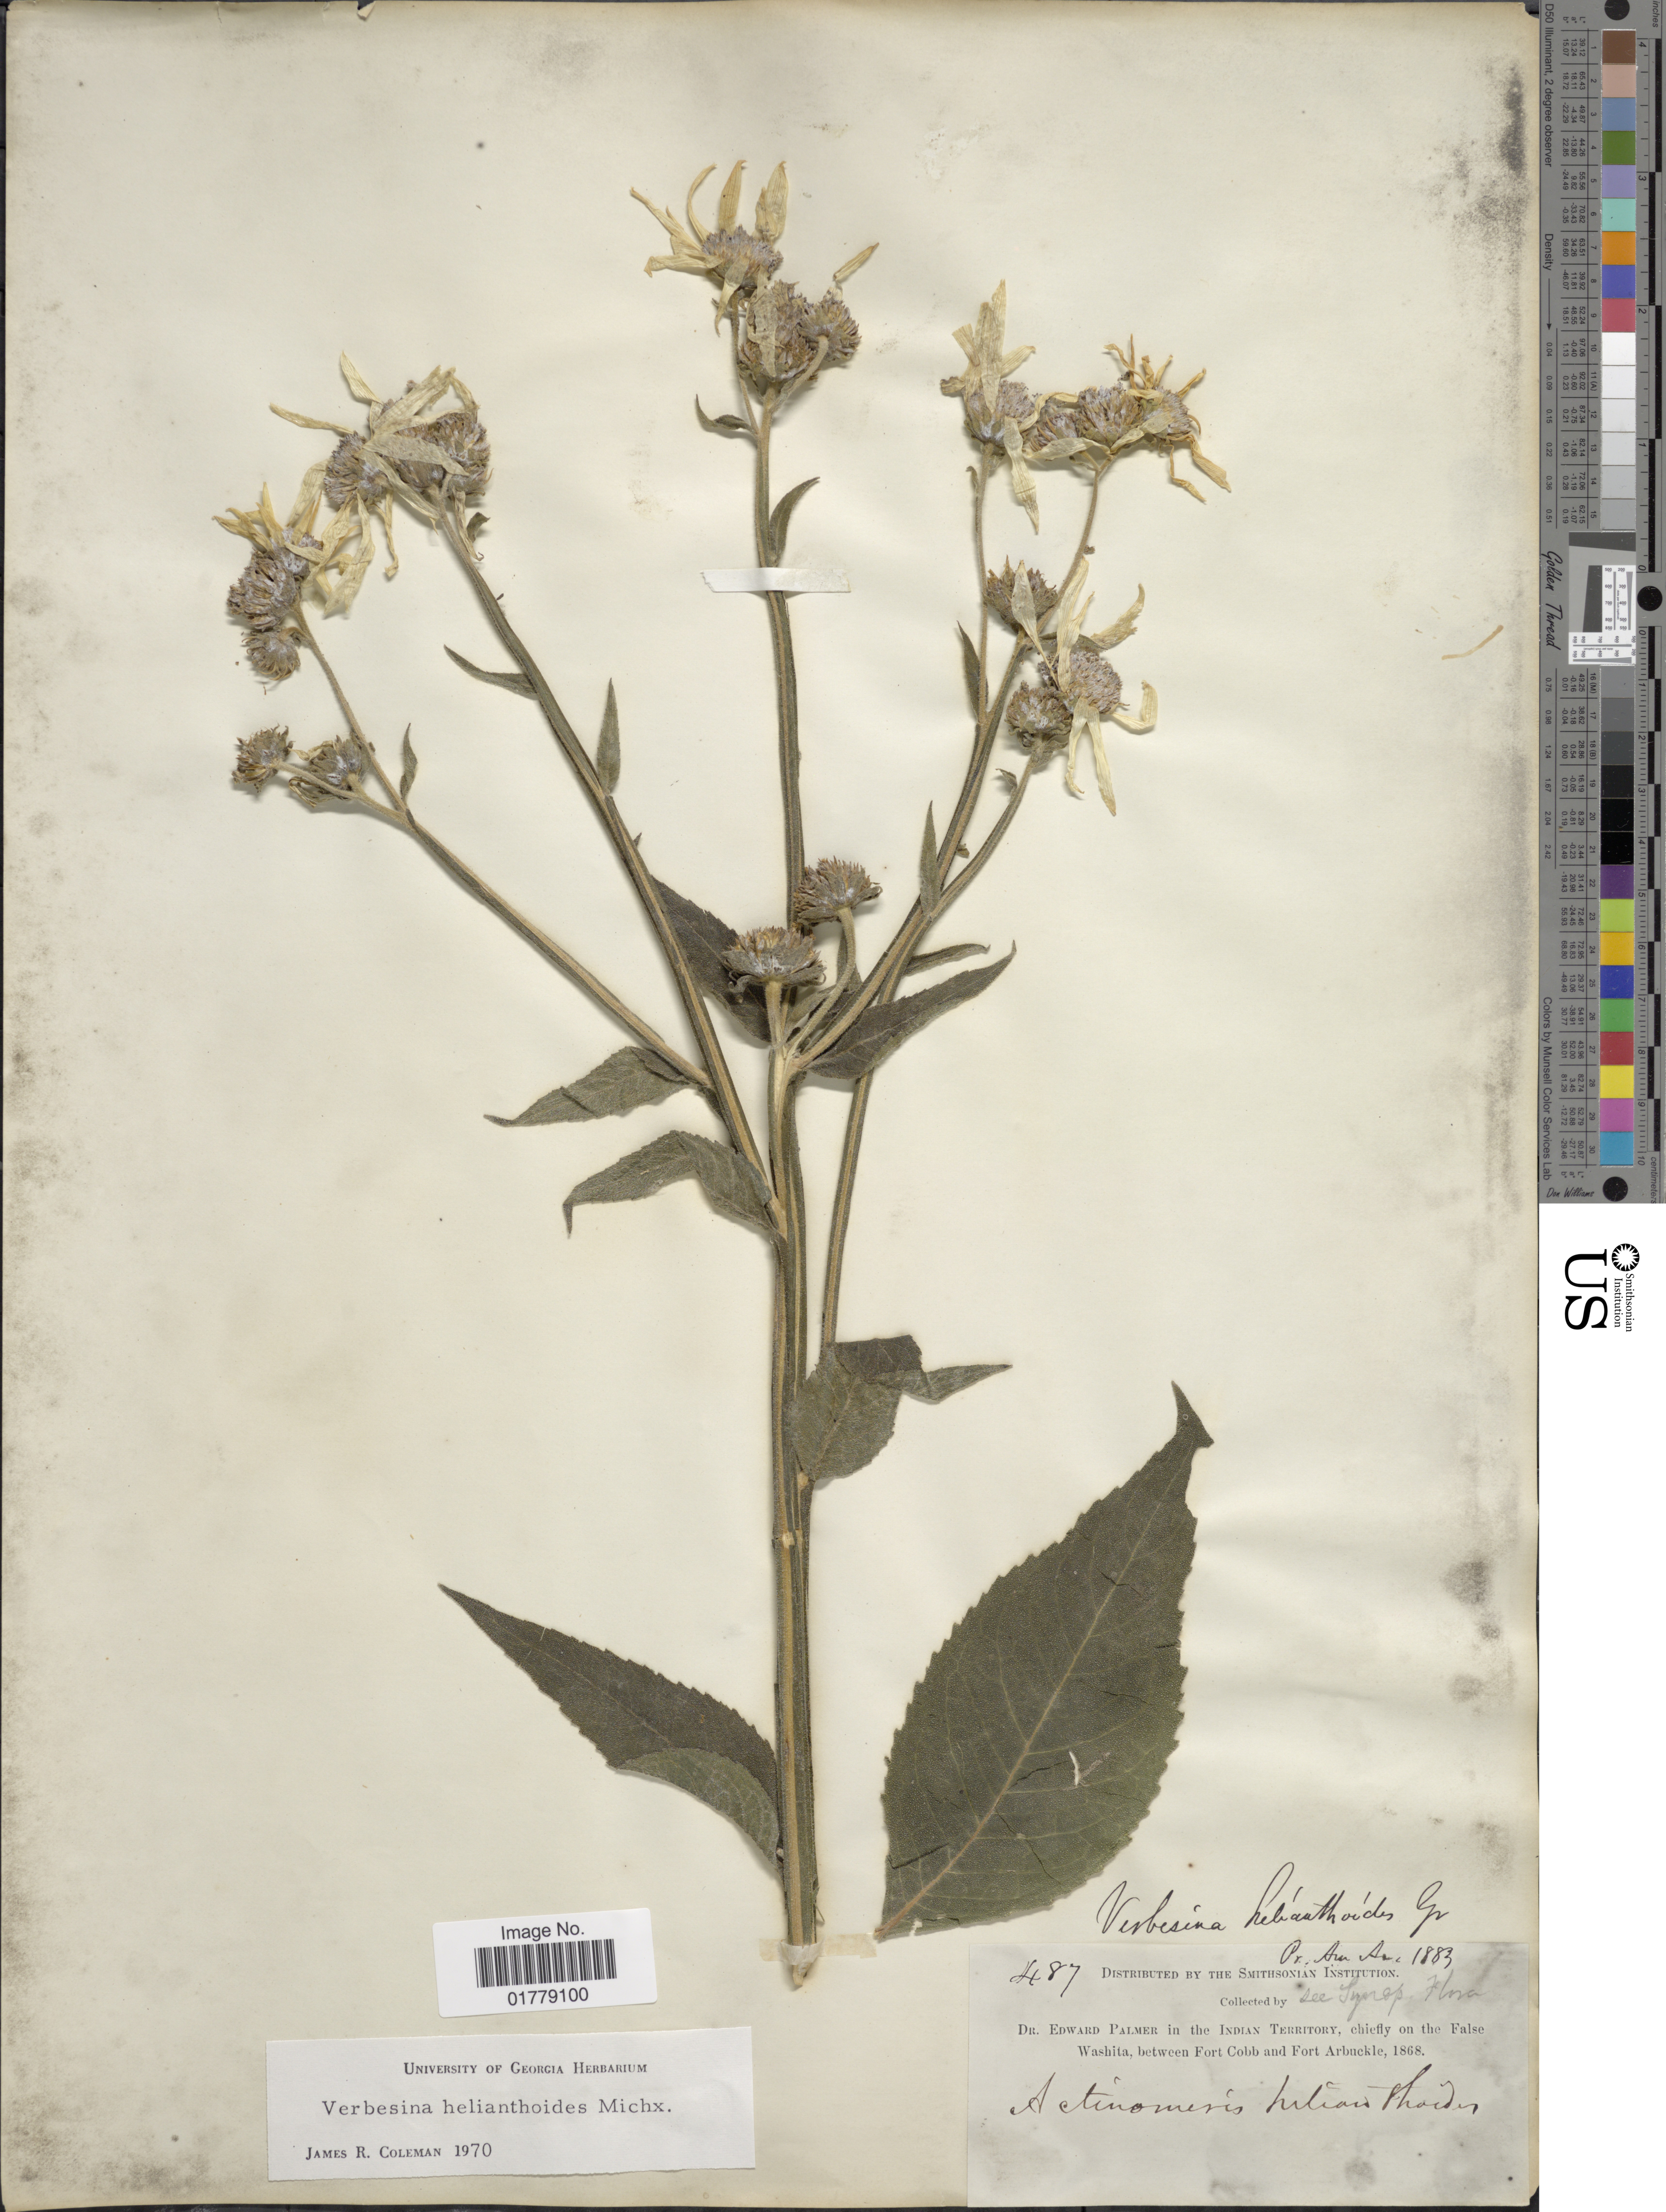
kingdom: Plantae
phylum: Tracheophyta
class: Magnoliopsida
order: Asterales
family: Asteraceae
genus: Verbesina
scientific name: Verbesina helianthoides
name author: Hook. & Arn. in Hook.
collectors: E. Palmer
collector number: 487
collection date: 1868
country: United States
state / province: Oklahoma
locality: In the Indian Territory, chiefly ont he False Washita, between Fort Cobb and Fort Arbuckle